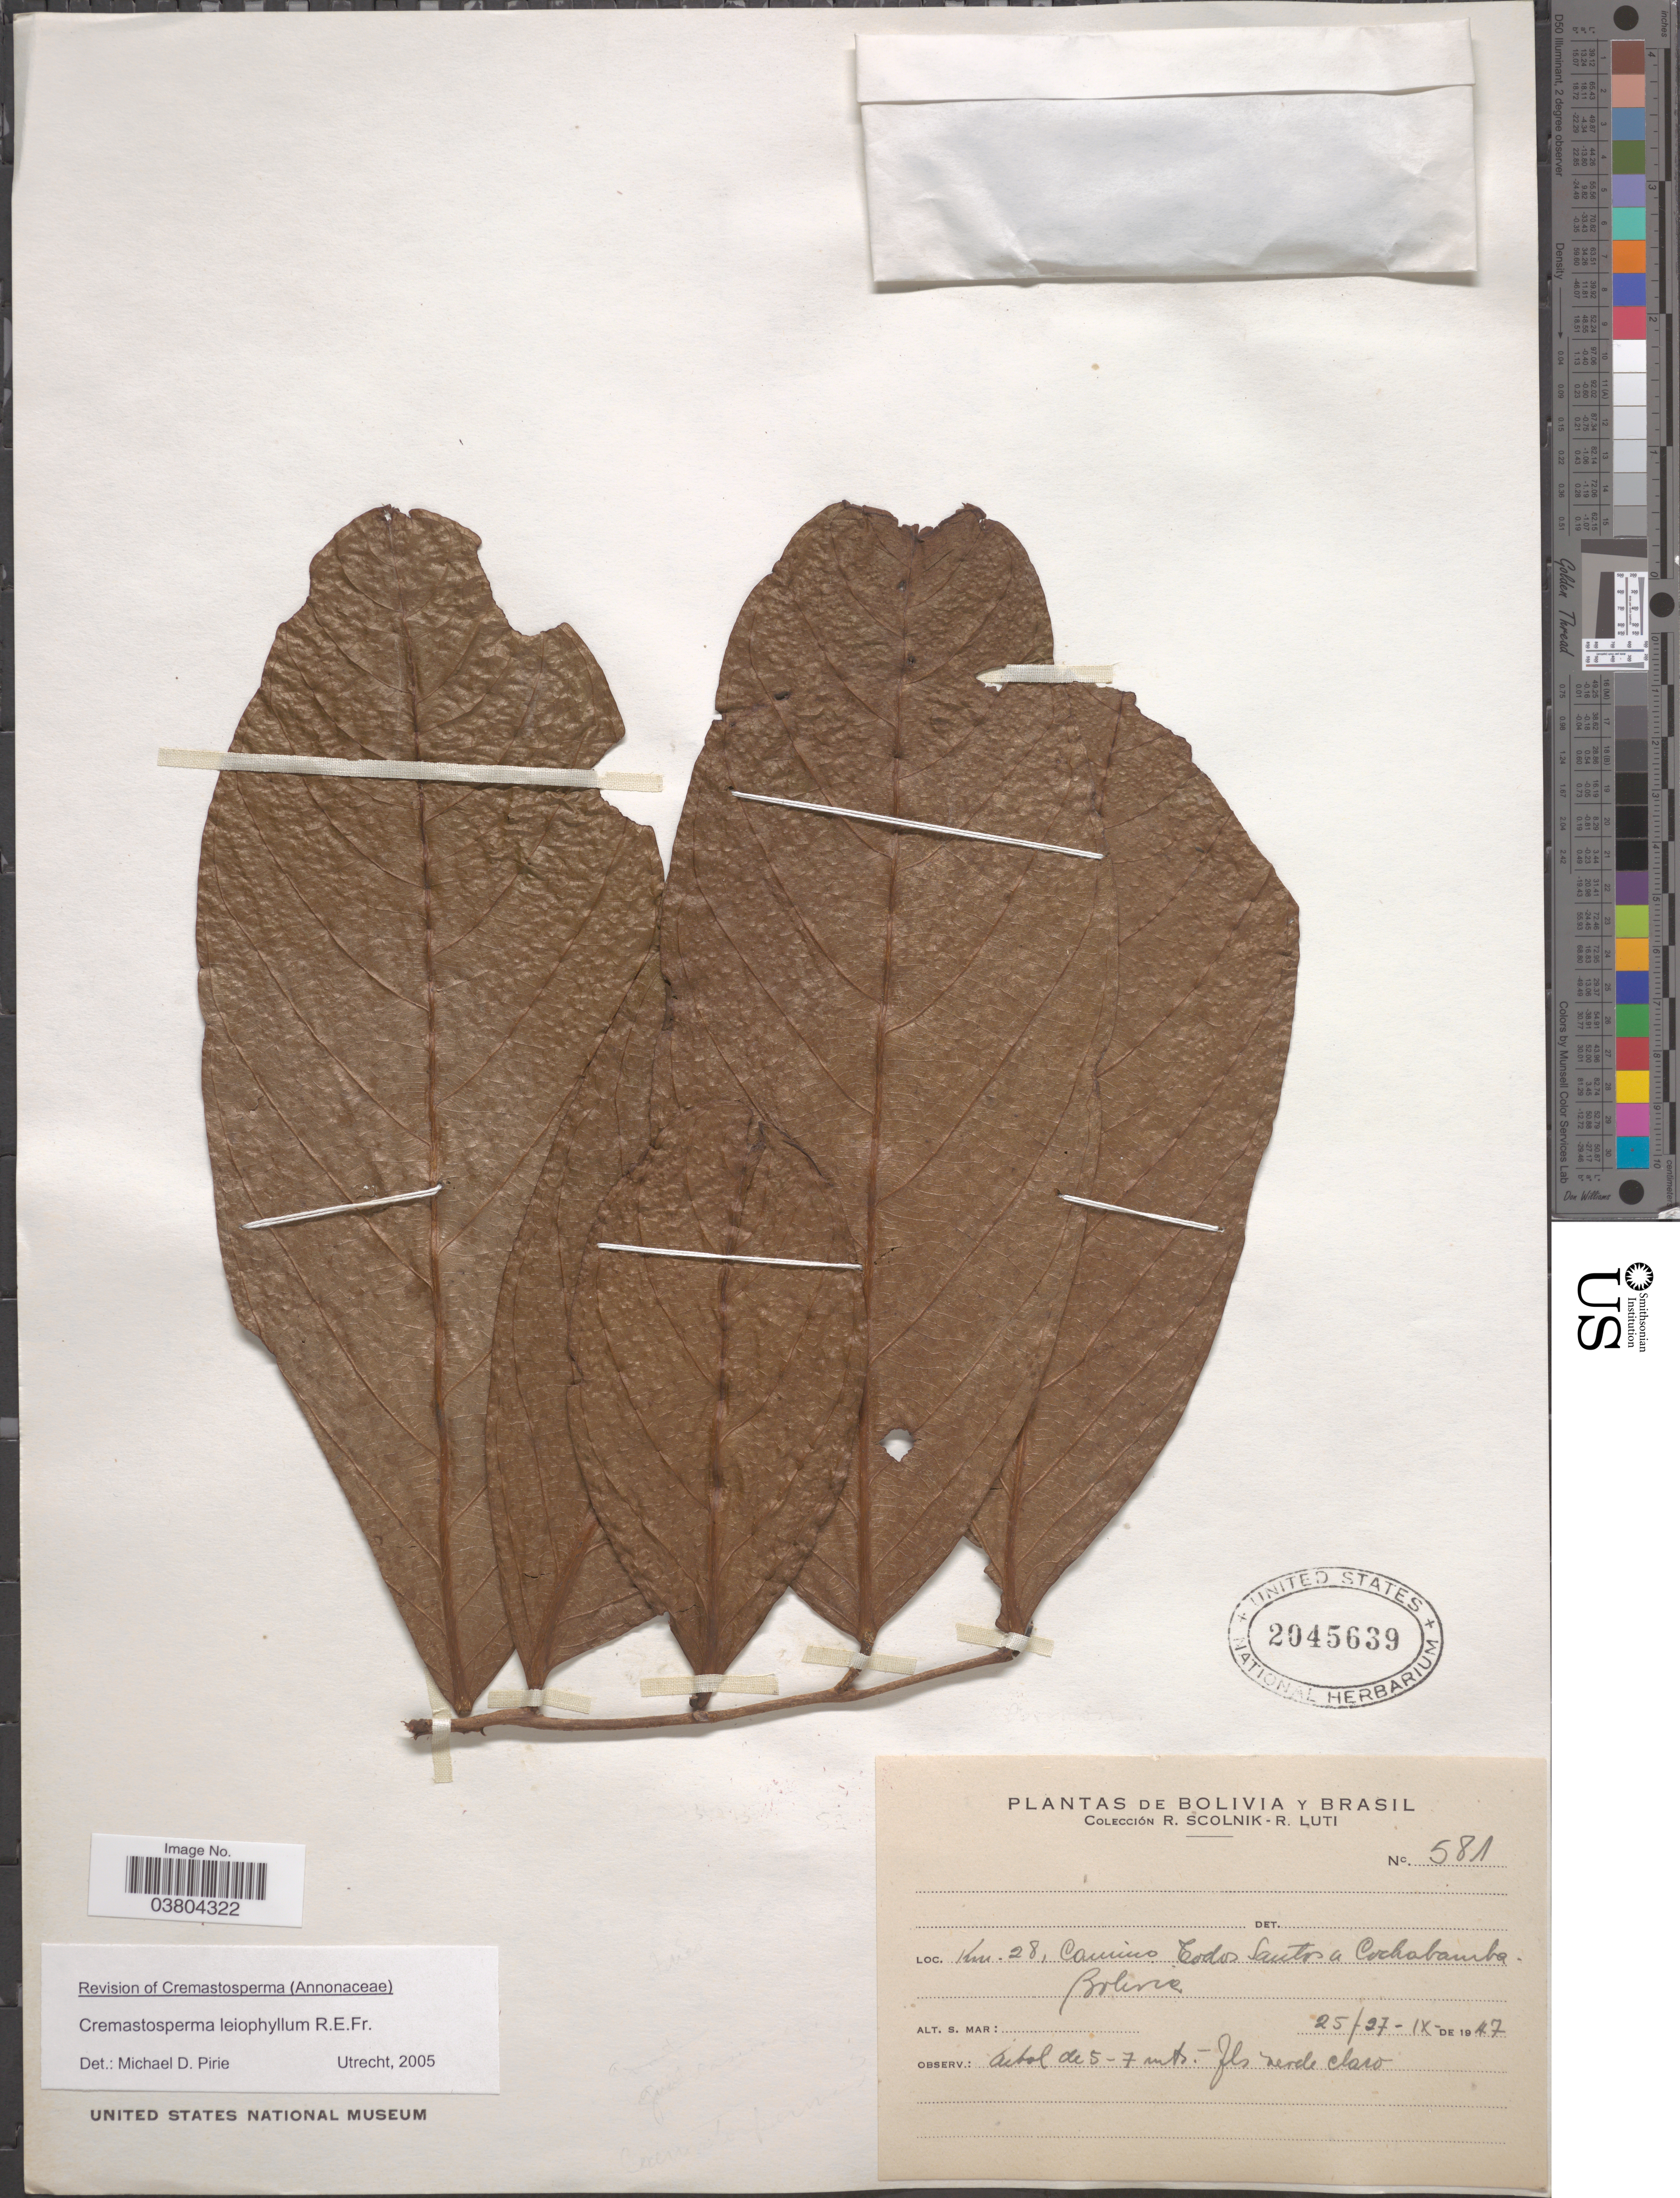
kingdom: Plantae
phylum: Tracheophyta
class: Magnoliopsida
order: Magnoliales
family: Annonaceae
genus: Cremastosperma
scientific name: Cremastosperma leiophyllum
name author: (Diels) R.E. Fr.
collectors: R. Scolnik & R. Luti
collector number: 581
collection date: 1947-09-25/1947-09-27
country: Bolivia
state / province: Cochabamba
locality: Km. 28, Camino todos Santos a Cochabamba.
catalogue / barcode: US 2045639